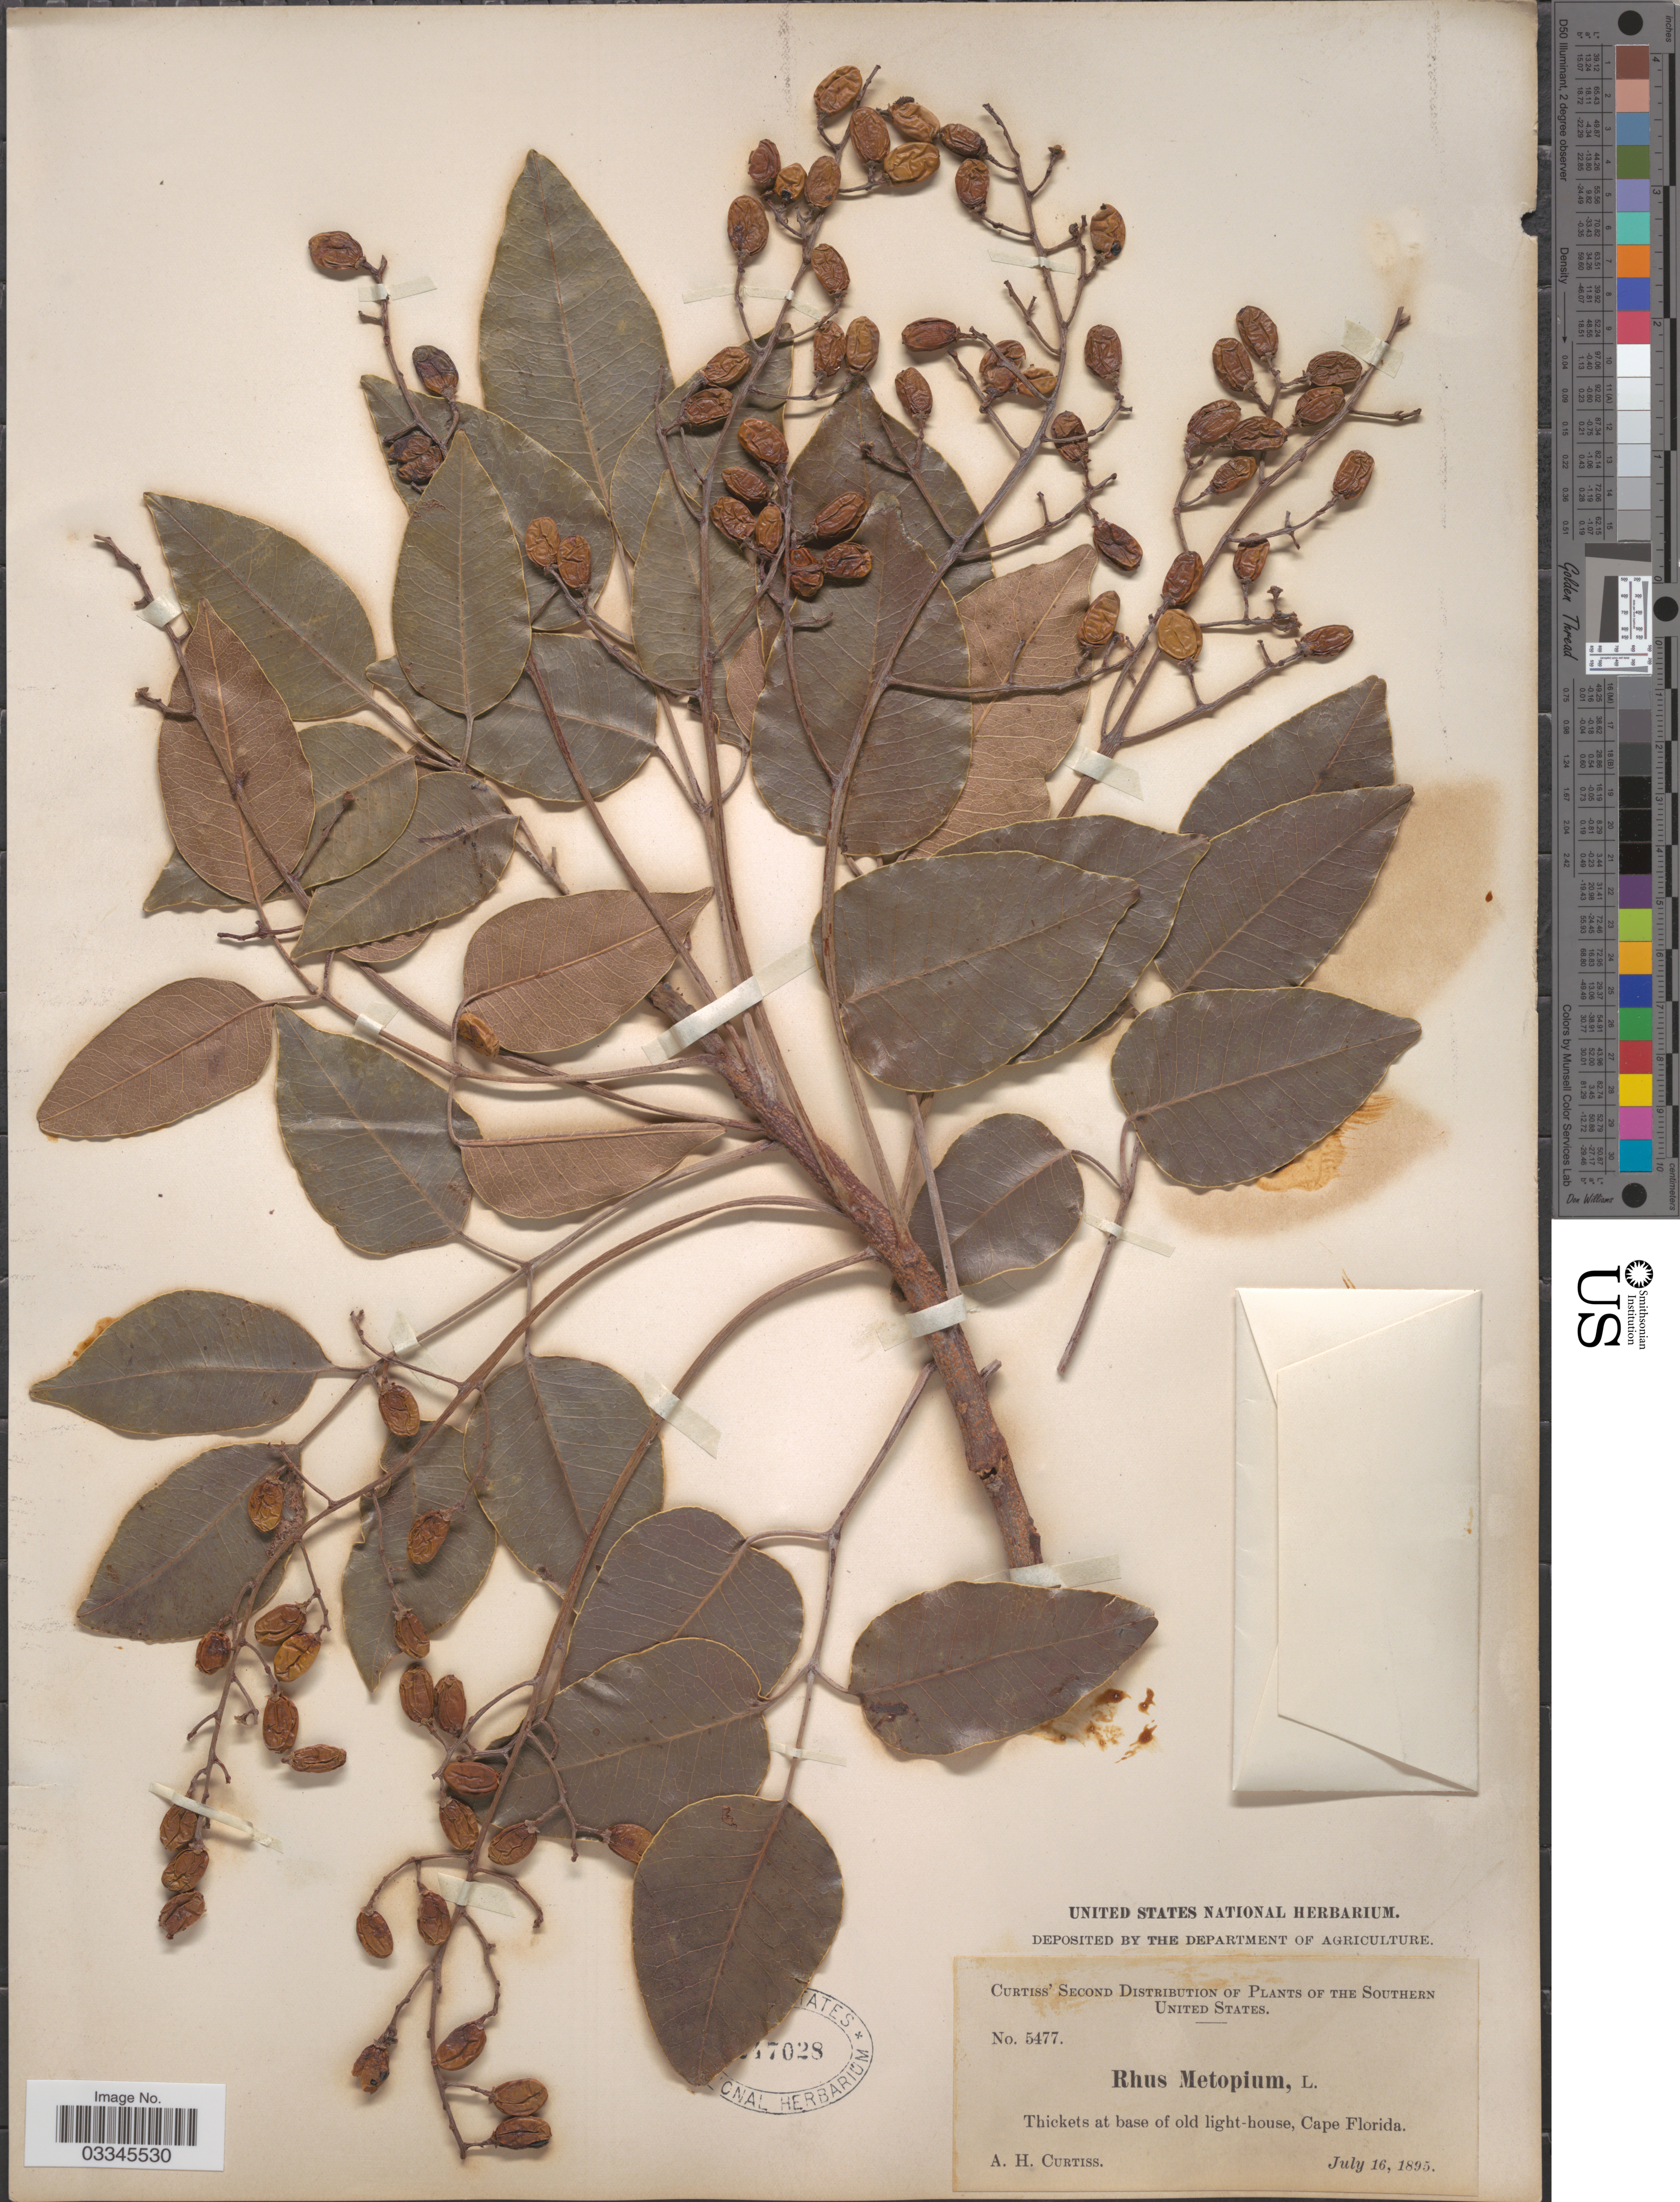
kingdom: Plantae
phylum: Tracheophyta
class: Magnoliopsida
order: Sapindales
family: Anacardiaceae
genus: Metopium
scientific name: Metopium toxiferum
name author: (L.) Krug & Urb.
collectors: A. H. Curtiss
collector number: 5477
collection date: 1895-07-16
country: United States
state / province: Florida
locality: Southern United States. Thickets at base of old light-house, Cape Florida.